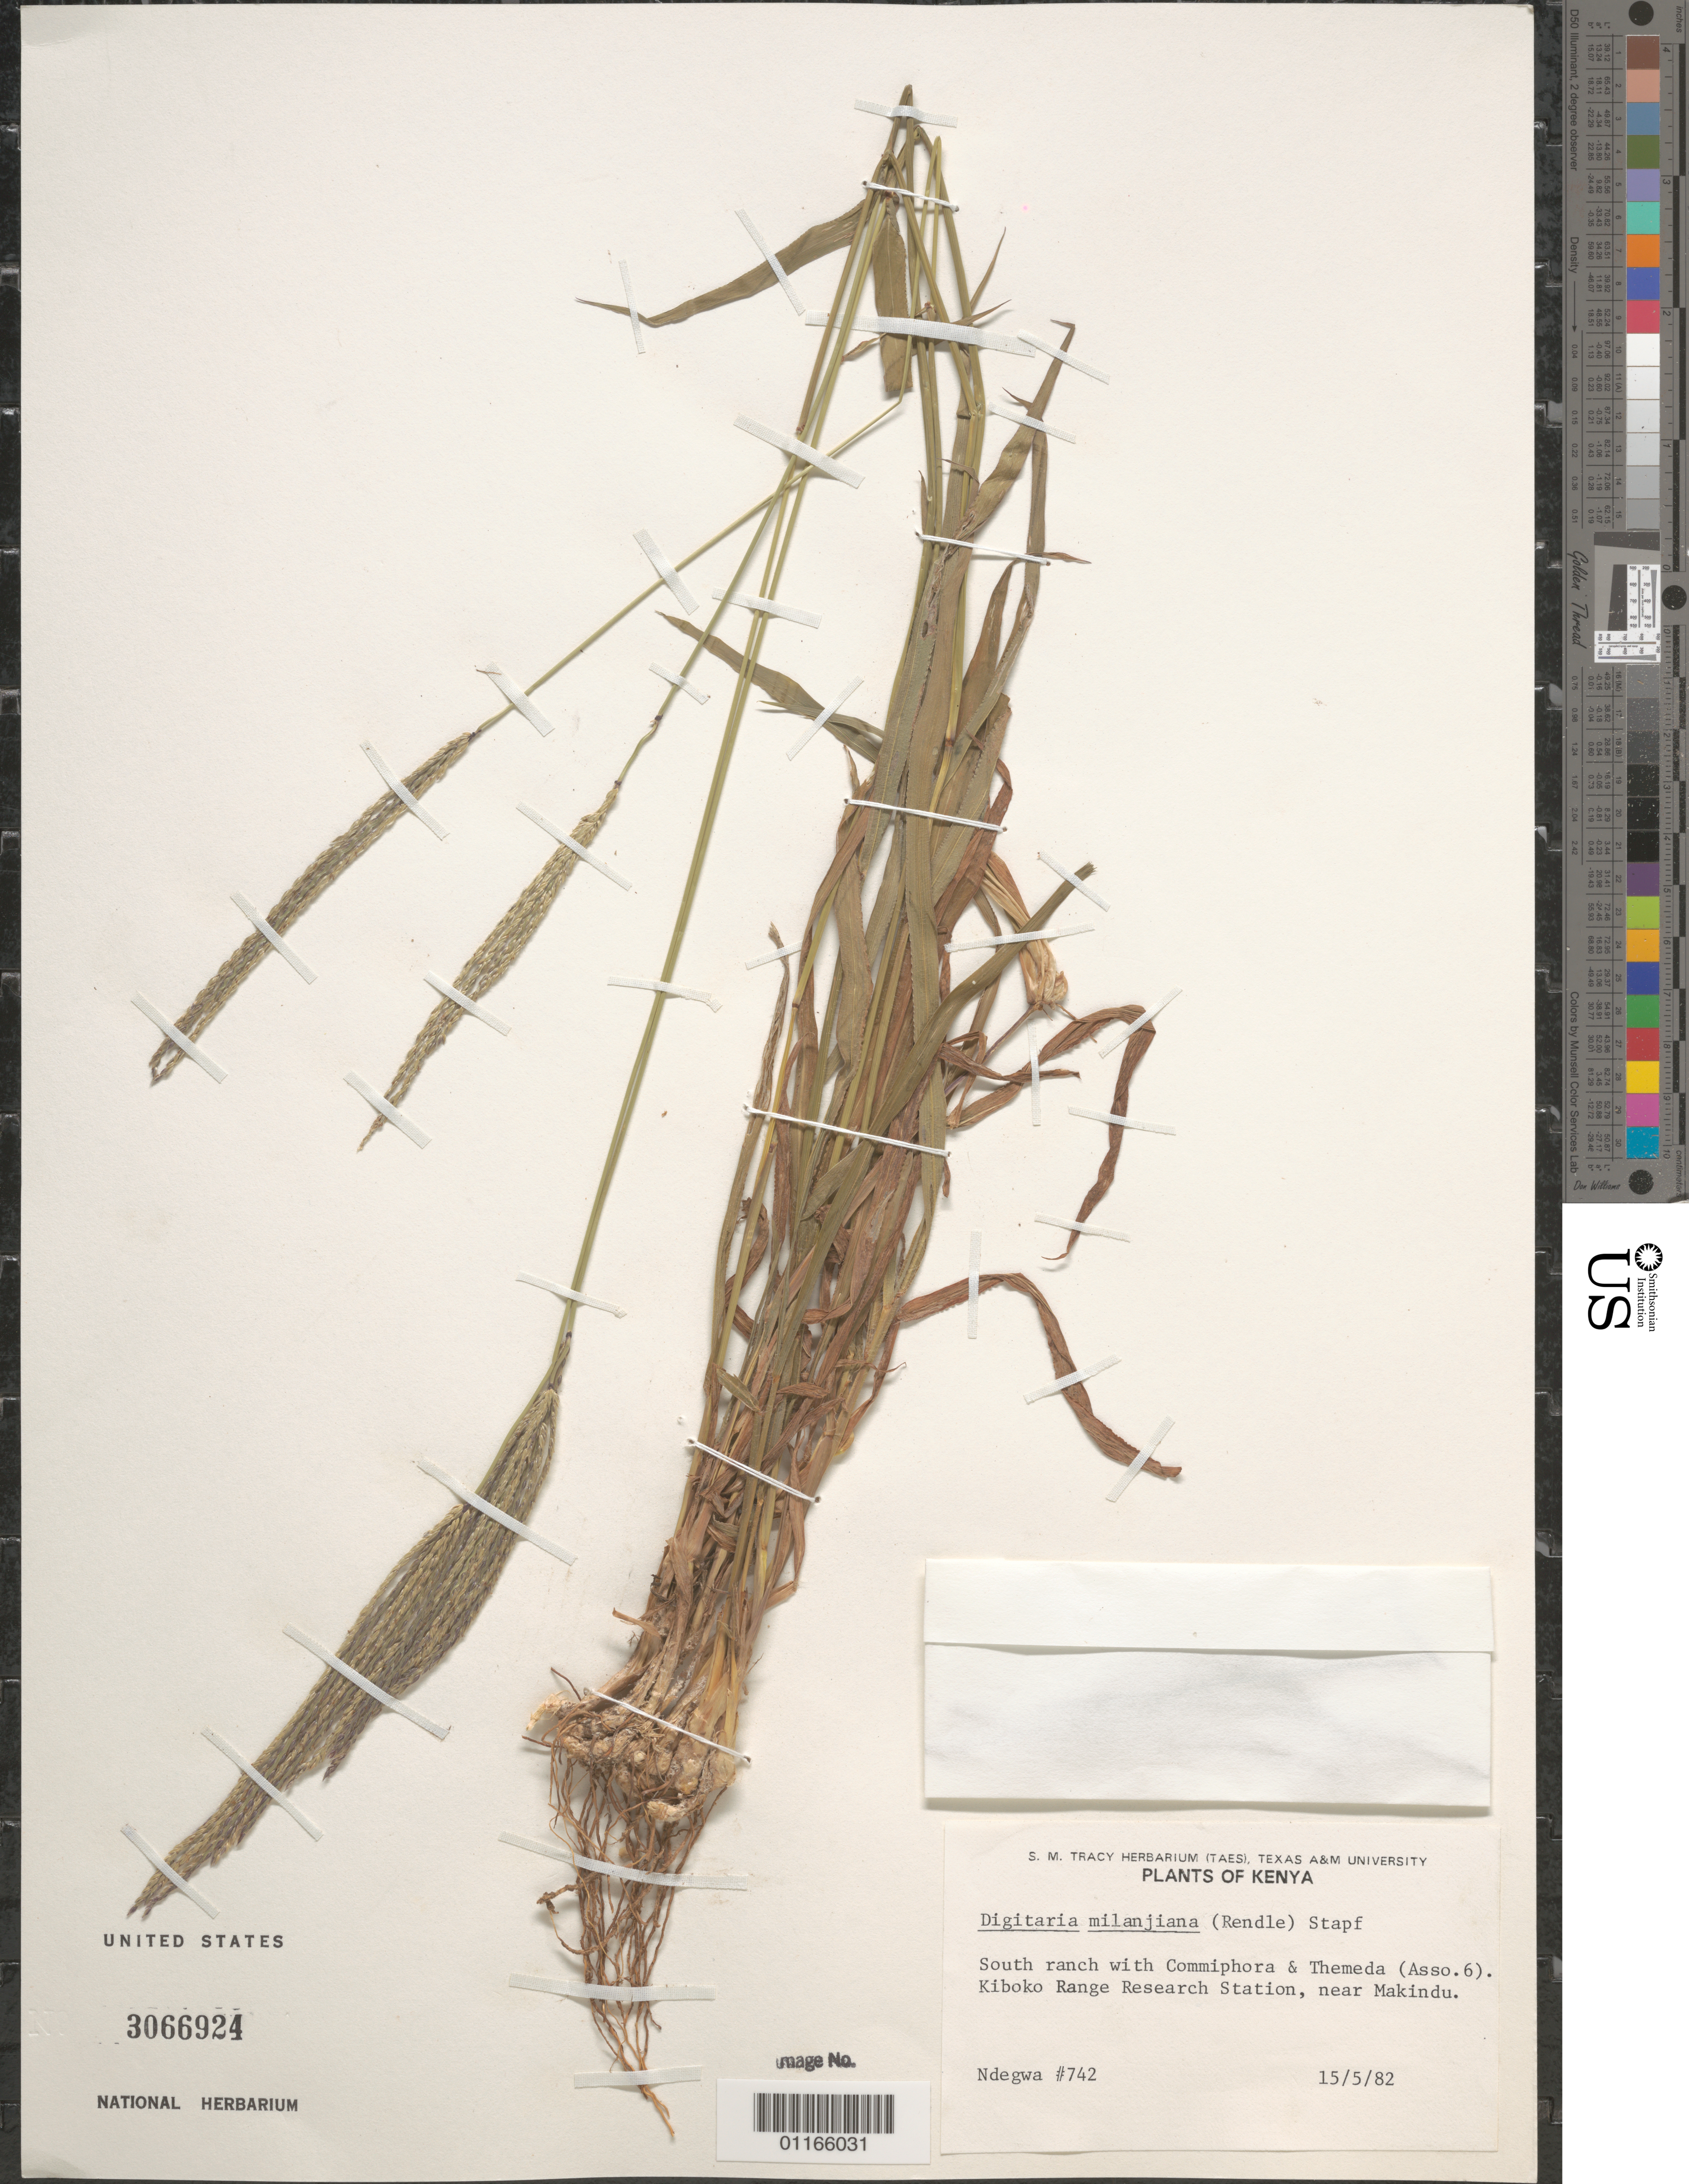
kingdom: Plantae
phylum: Tracheophyta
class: Liliopsida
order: Poales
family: Poaceae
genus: Digitaria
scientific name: Digitaria milanjiana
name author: (Rendle) Stapf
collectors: -. Ndegwa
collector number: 742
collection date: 1982-05-15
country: Kenya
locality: Kiboko Ranch Research Station, near Makindu. South ranch.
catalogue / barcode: US 3066924